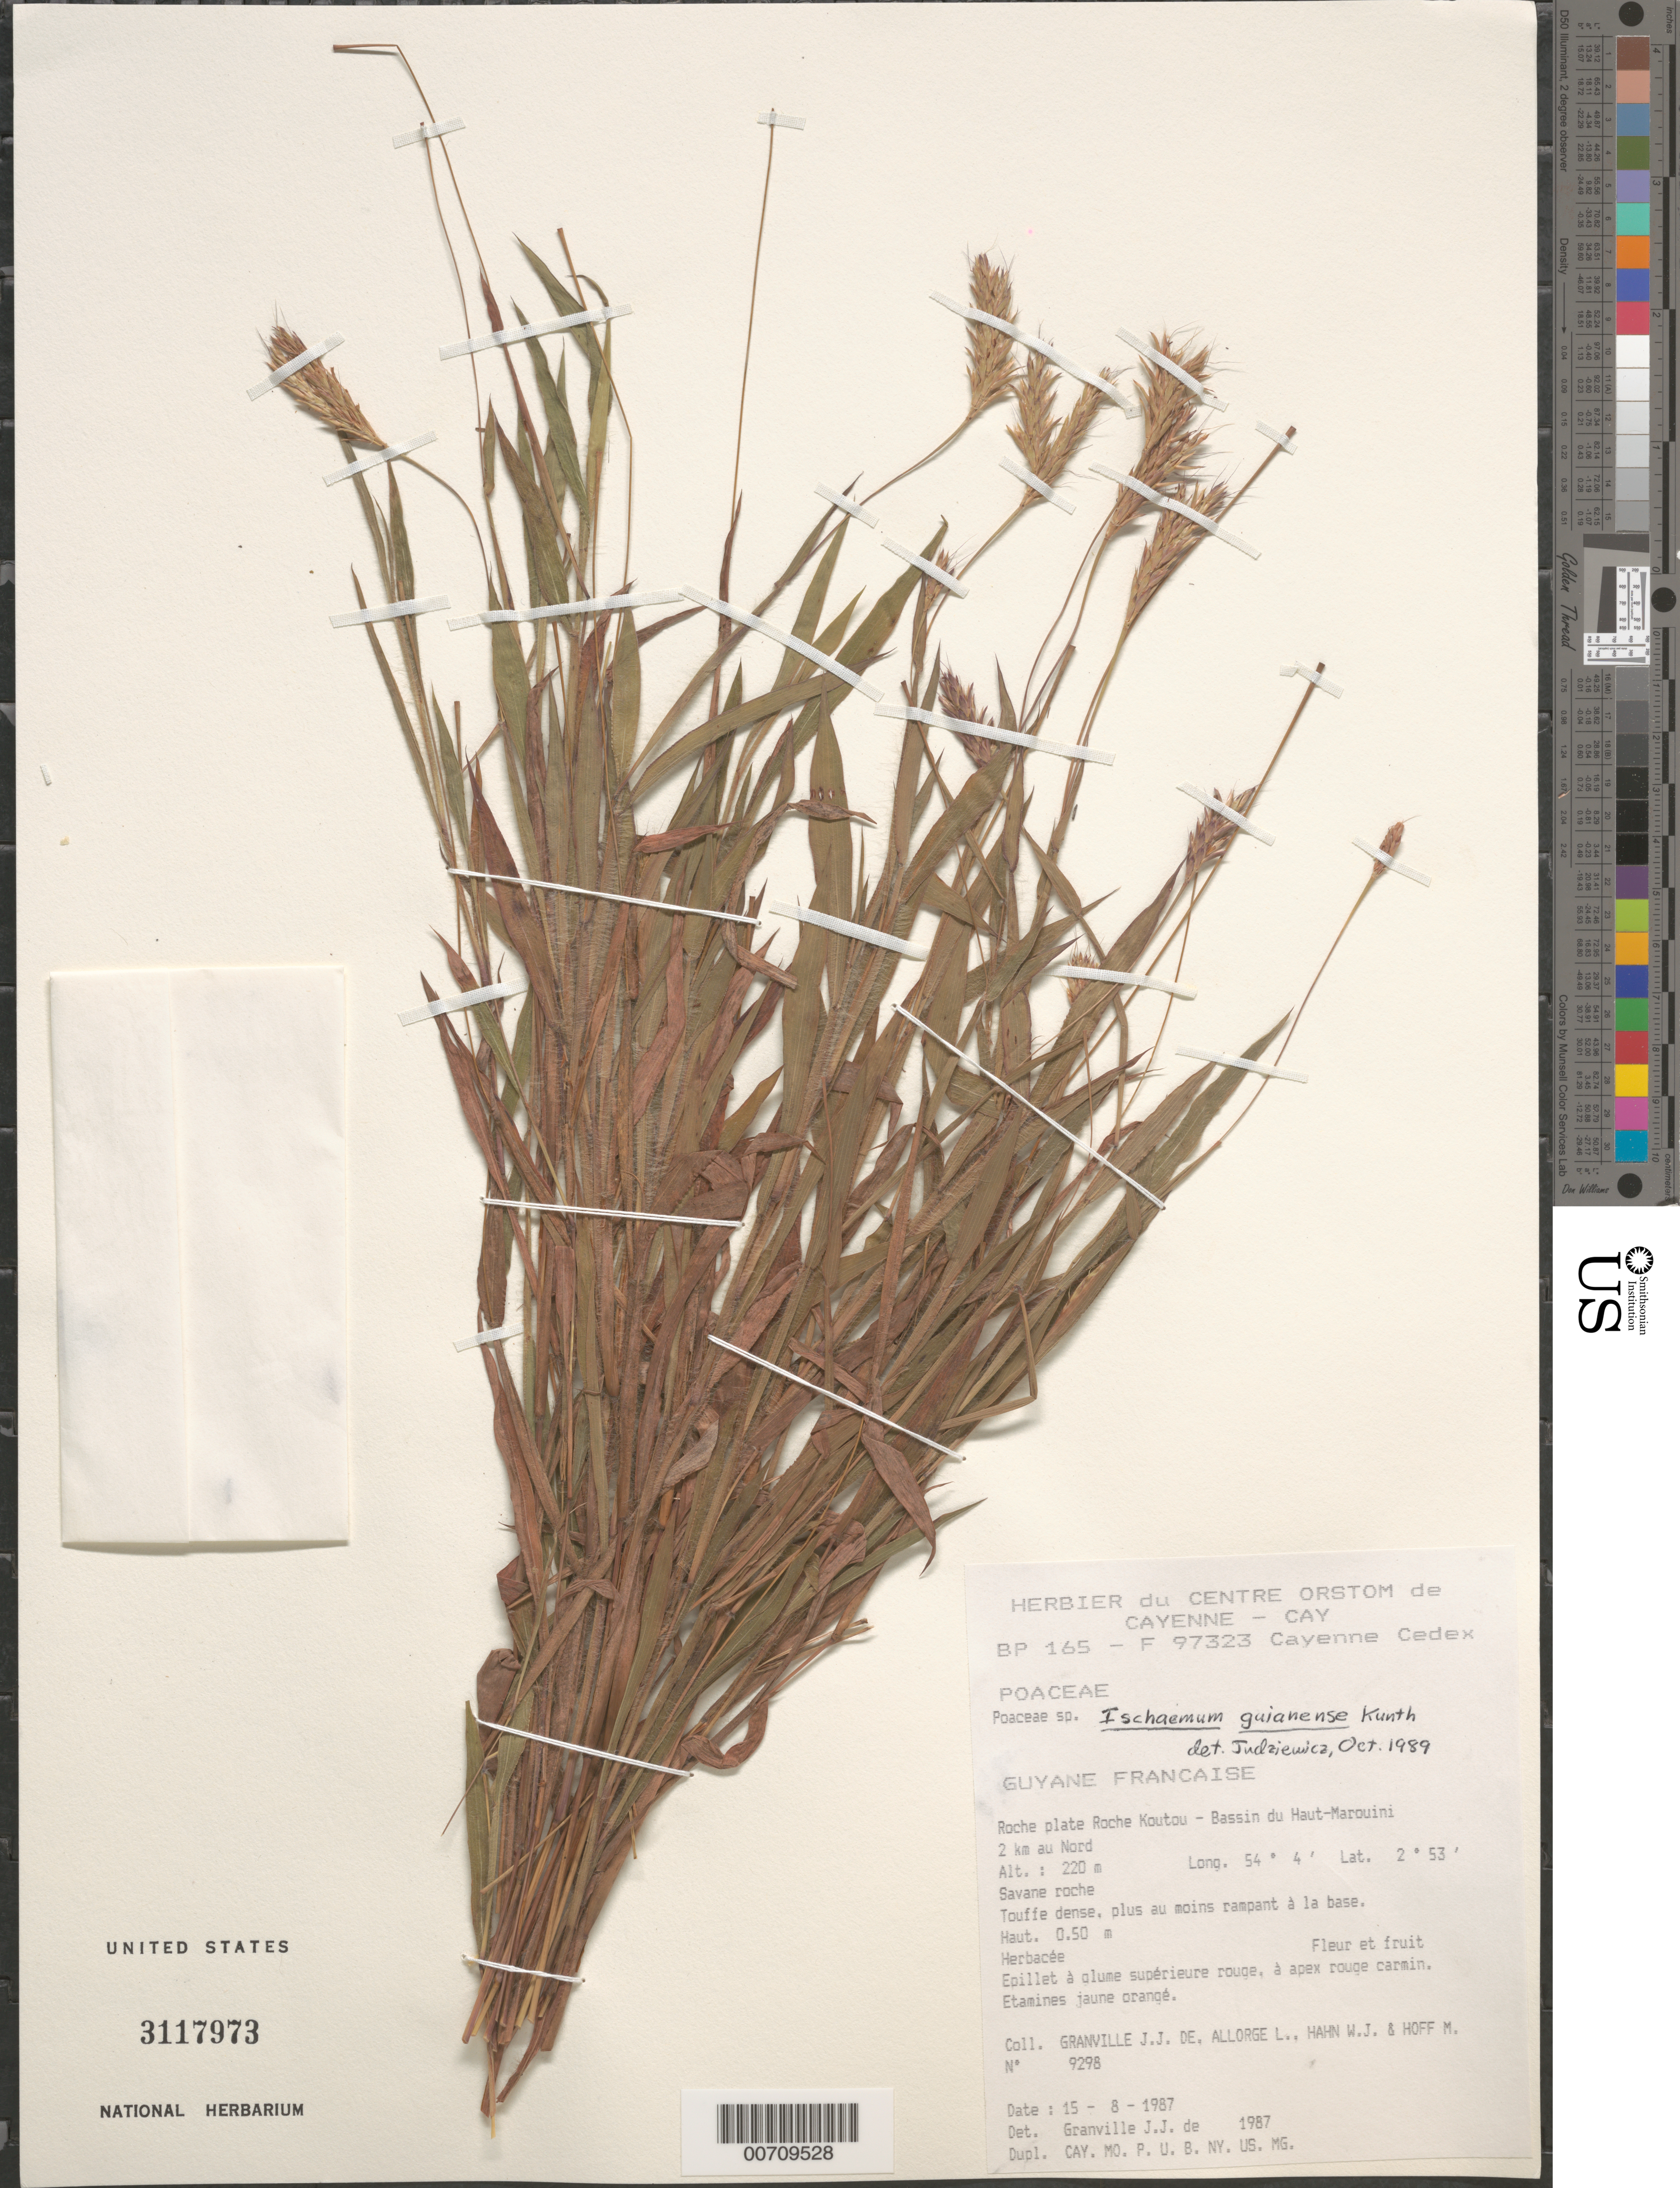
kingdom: Plantae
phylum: Tracheophyta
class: Liliopsida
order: Poales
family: Poaceae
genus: Ischaemum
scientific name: Ischaemum guianense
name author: Kunth ex Hack.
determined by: Judziewicz, E. J.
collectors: J.-J. de Granville, L. Allorge, W. J. Hahn & M. Hoff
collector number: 9298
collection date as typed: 15-Aug-87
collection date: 1987-08-15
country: French Guiana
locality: Roche Koutou, Bassin du Haut-Marouini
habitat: Savane roche. Touffe dense, plus au moins rampant à la base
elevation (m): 220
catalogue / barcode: US 3117973